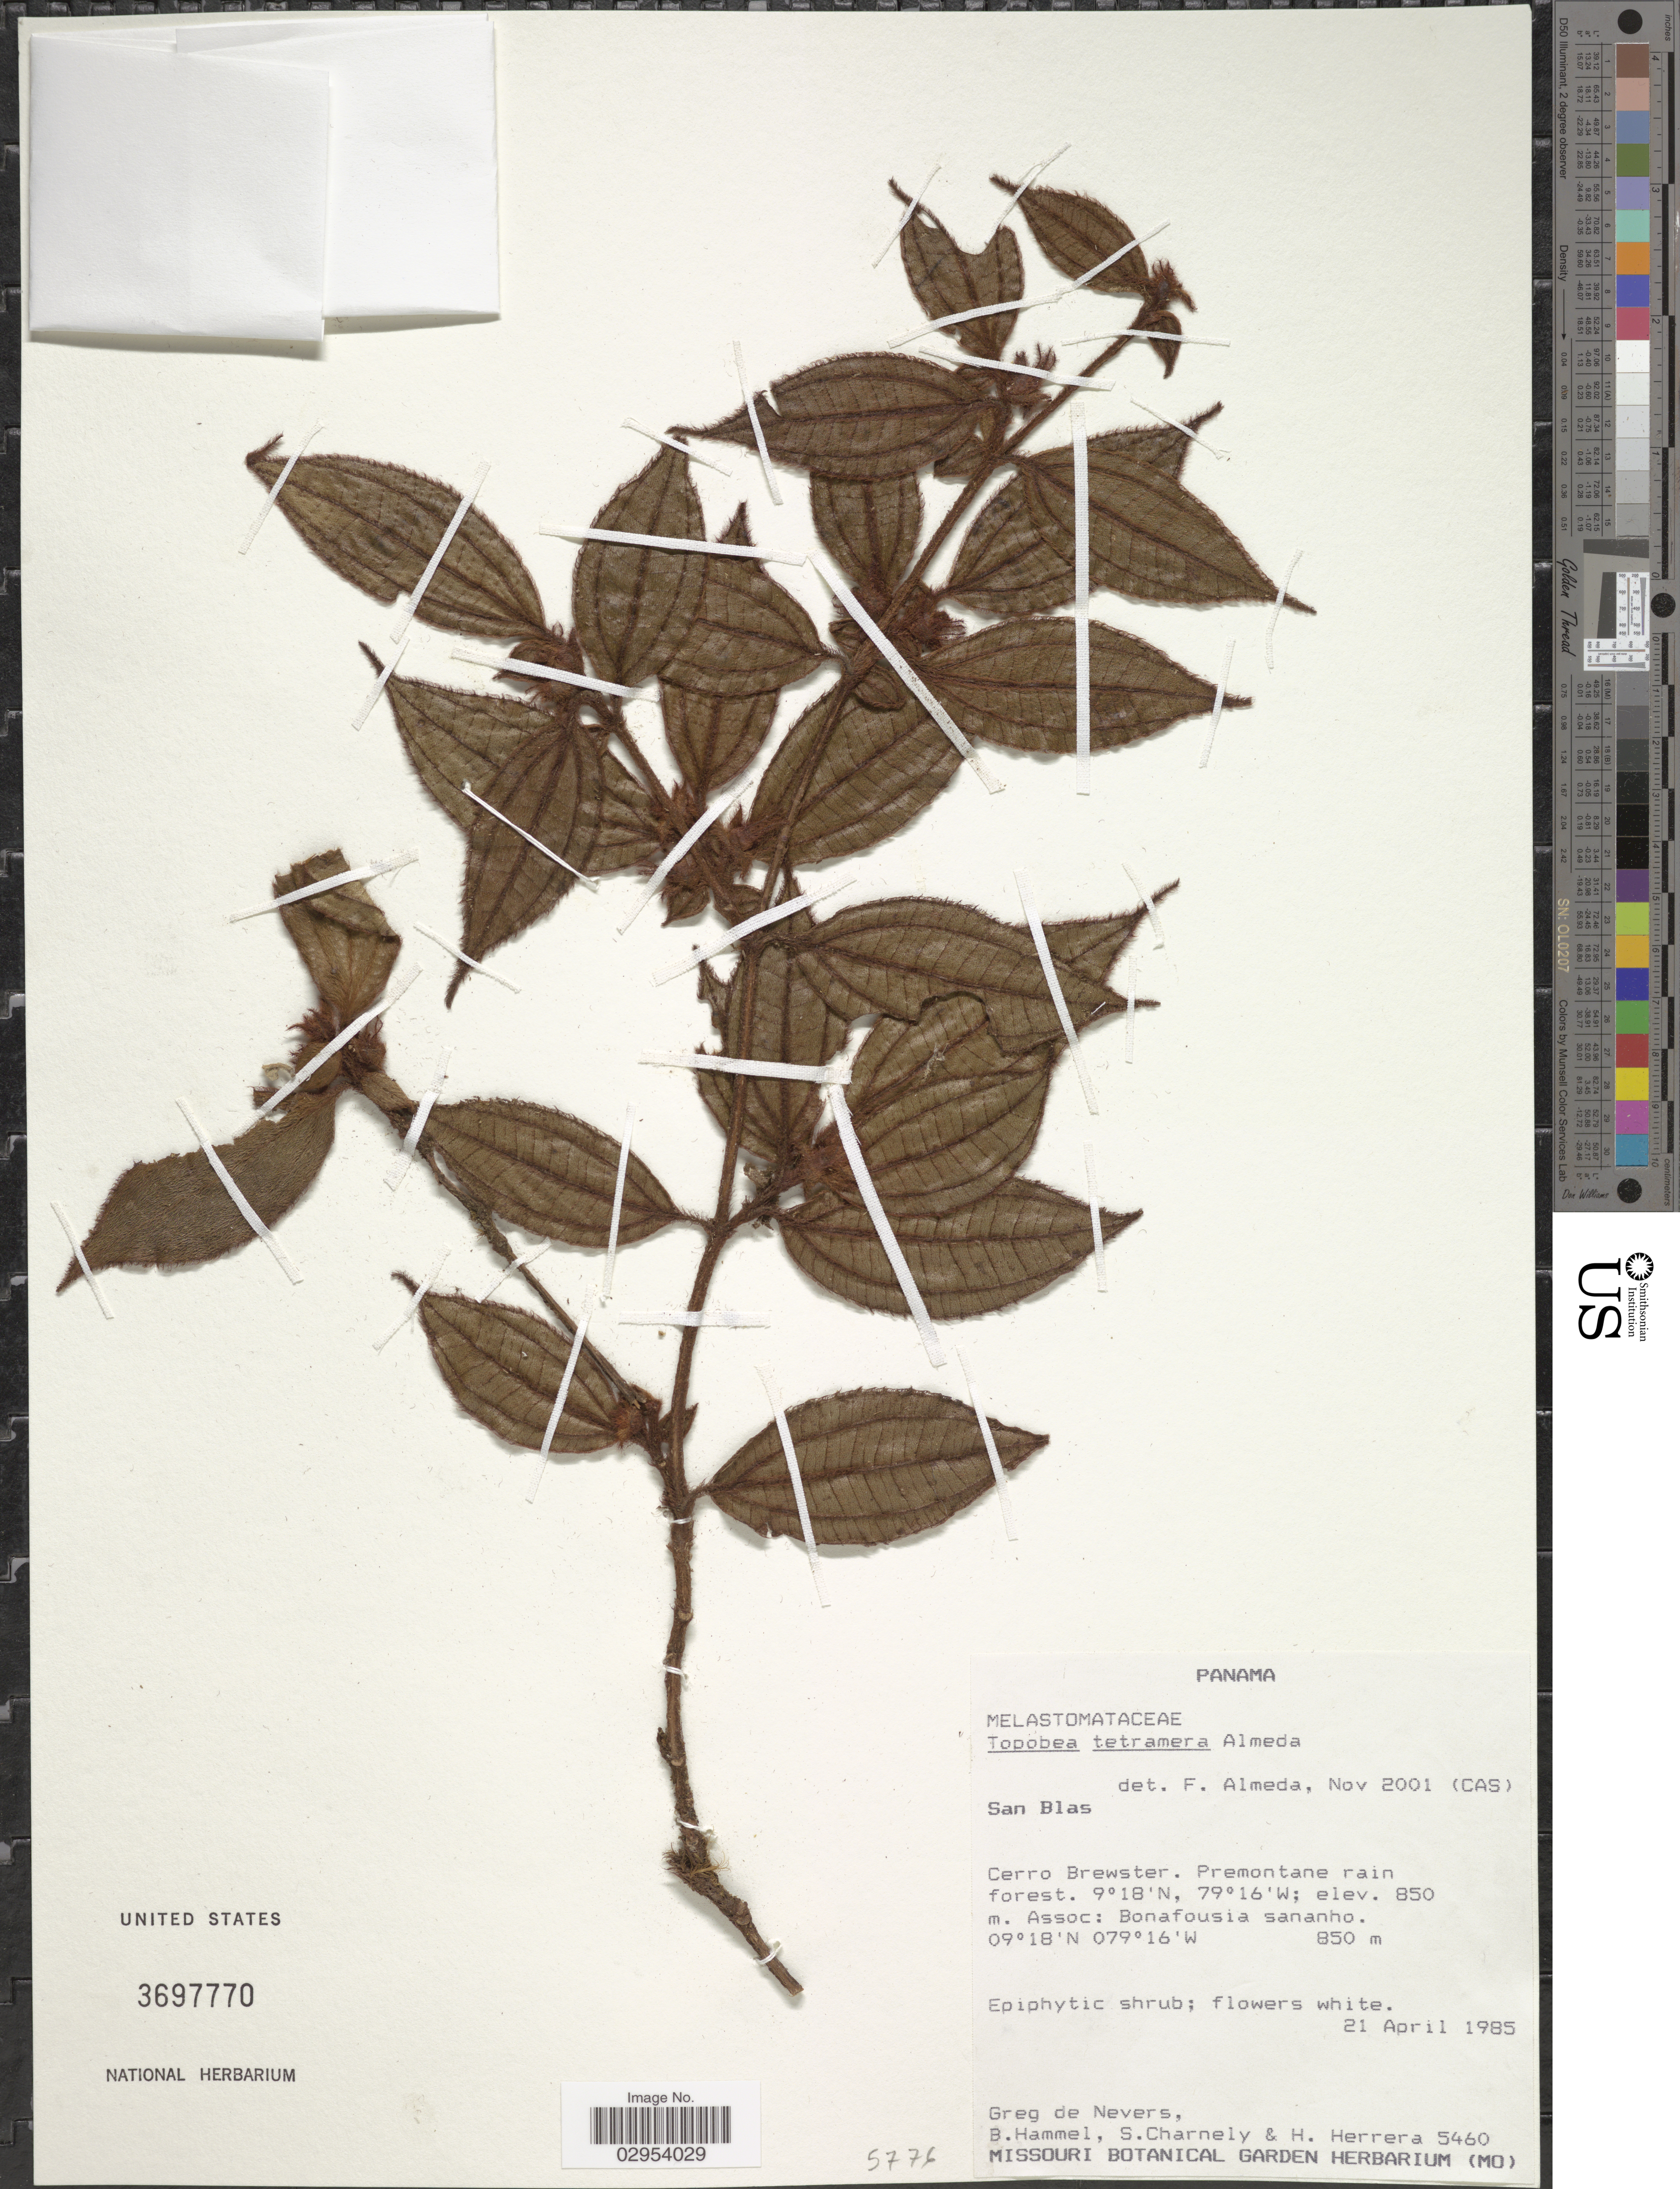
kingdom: Plantae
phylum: Tracheophyta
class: Magnoliopsida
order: Myrtales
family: Melastomataceae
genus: Topobea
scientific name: Topobea tetramera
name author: Almeda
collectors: G. Nevers, B. Hammel, S. Charnely & H. Herrera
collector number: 5460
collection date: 1985-04-21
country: Panama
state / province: Kuna Yala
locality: San Blas, Cerro Brewster.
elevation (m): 850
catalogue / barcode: US 3697770